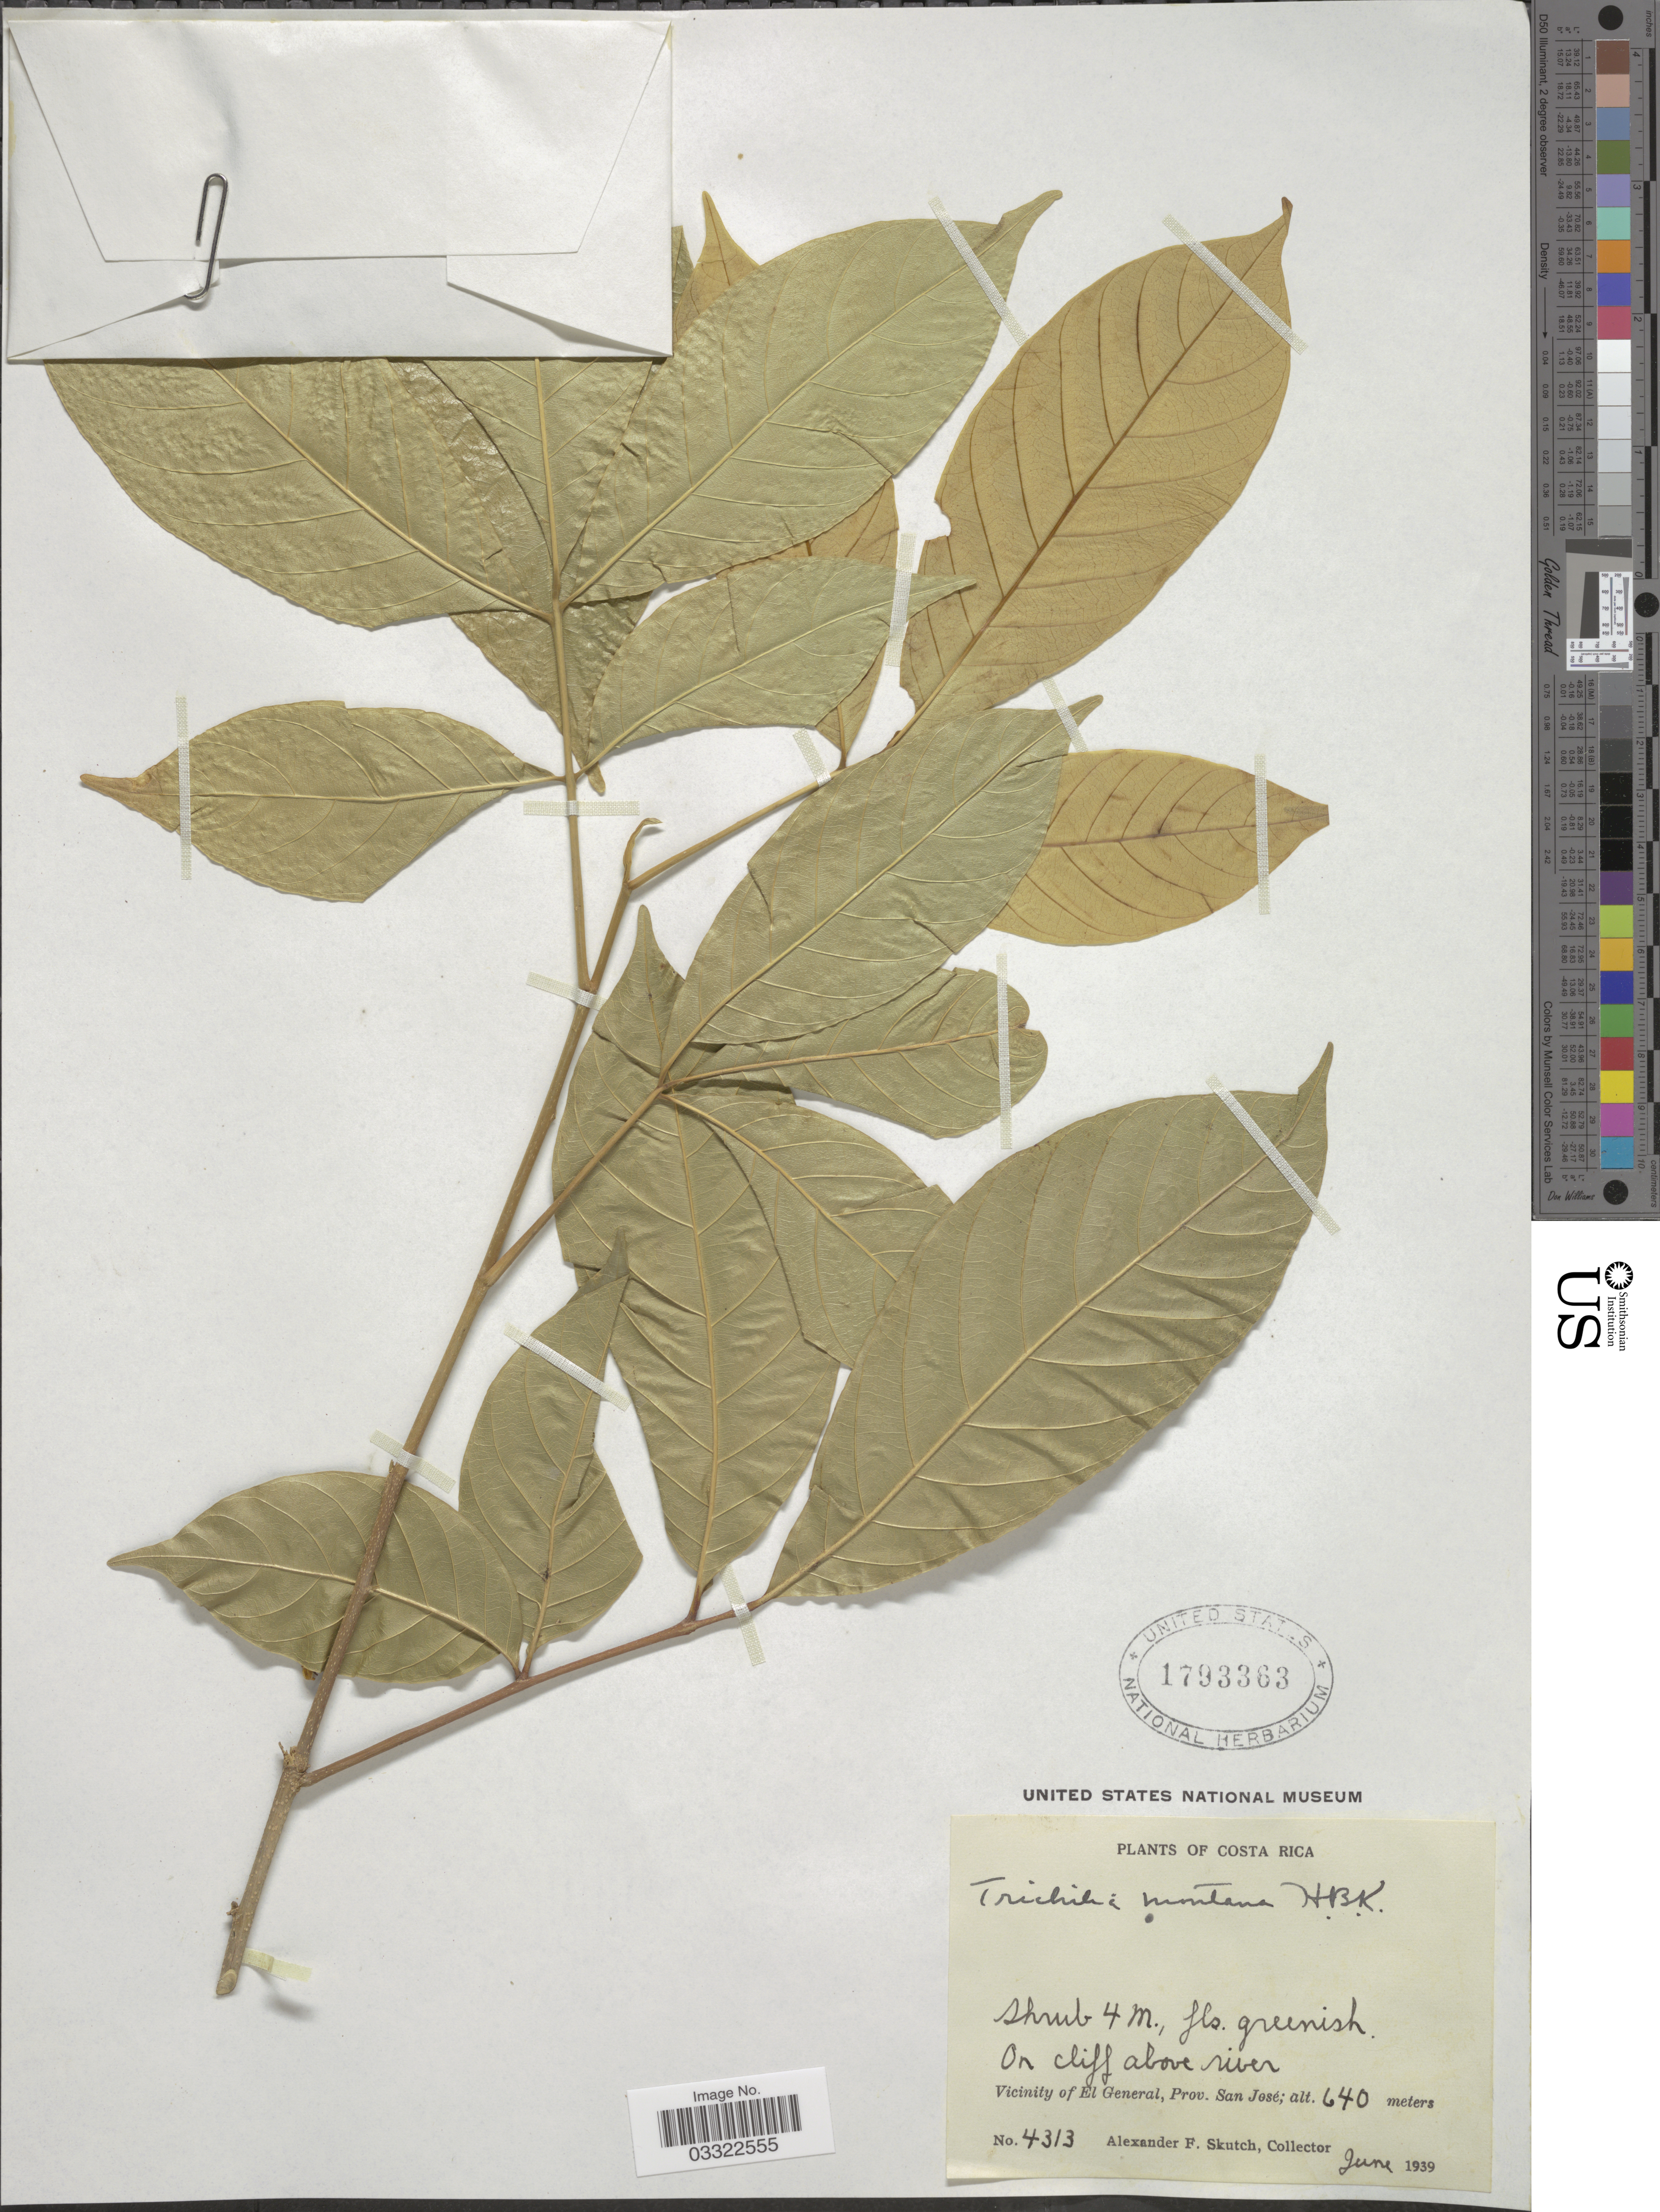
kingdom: Plantae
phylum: Tracheophyta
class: Magnoliopsida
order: Sapindales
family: Meliaceae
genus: Trichilia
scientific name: Trichilia montana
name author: Kunth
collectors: A. F. Skutch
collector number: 4313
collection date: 1939-06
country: Costa Rica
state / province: San José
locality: On cliff above river. Vicinity of El General.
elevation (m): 640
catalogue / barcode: US 1793363